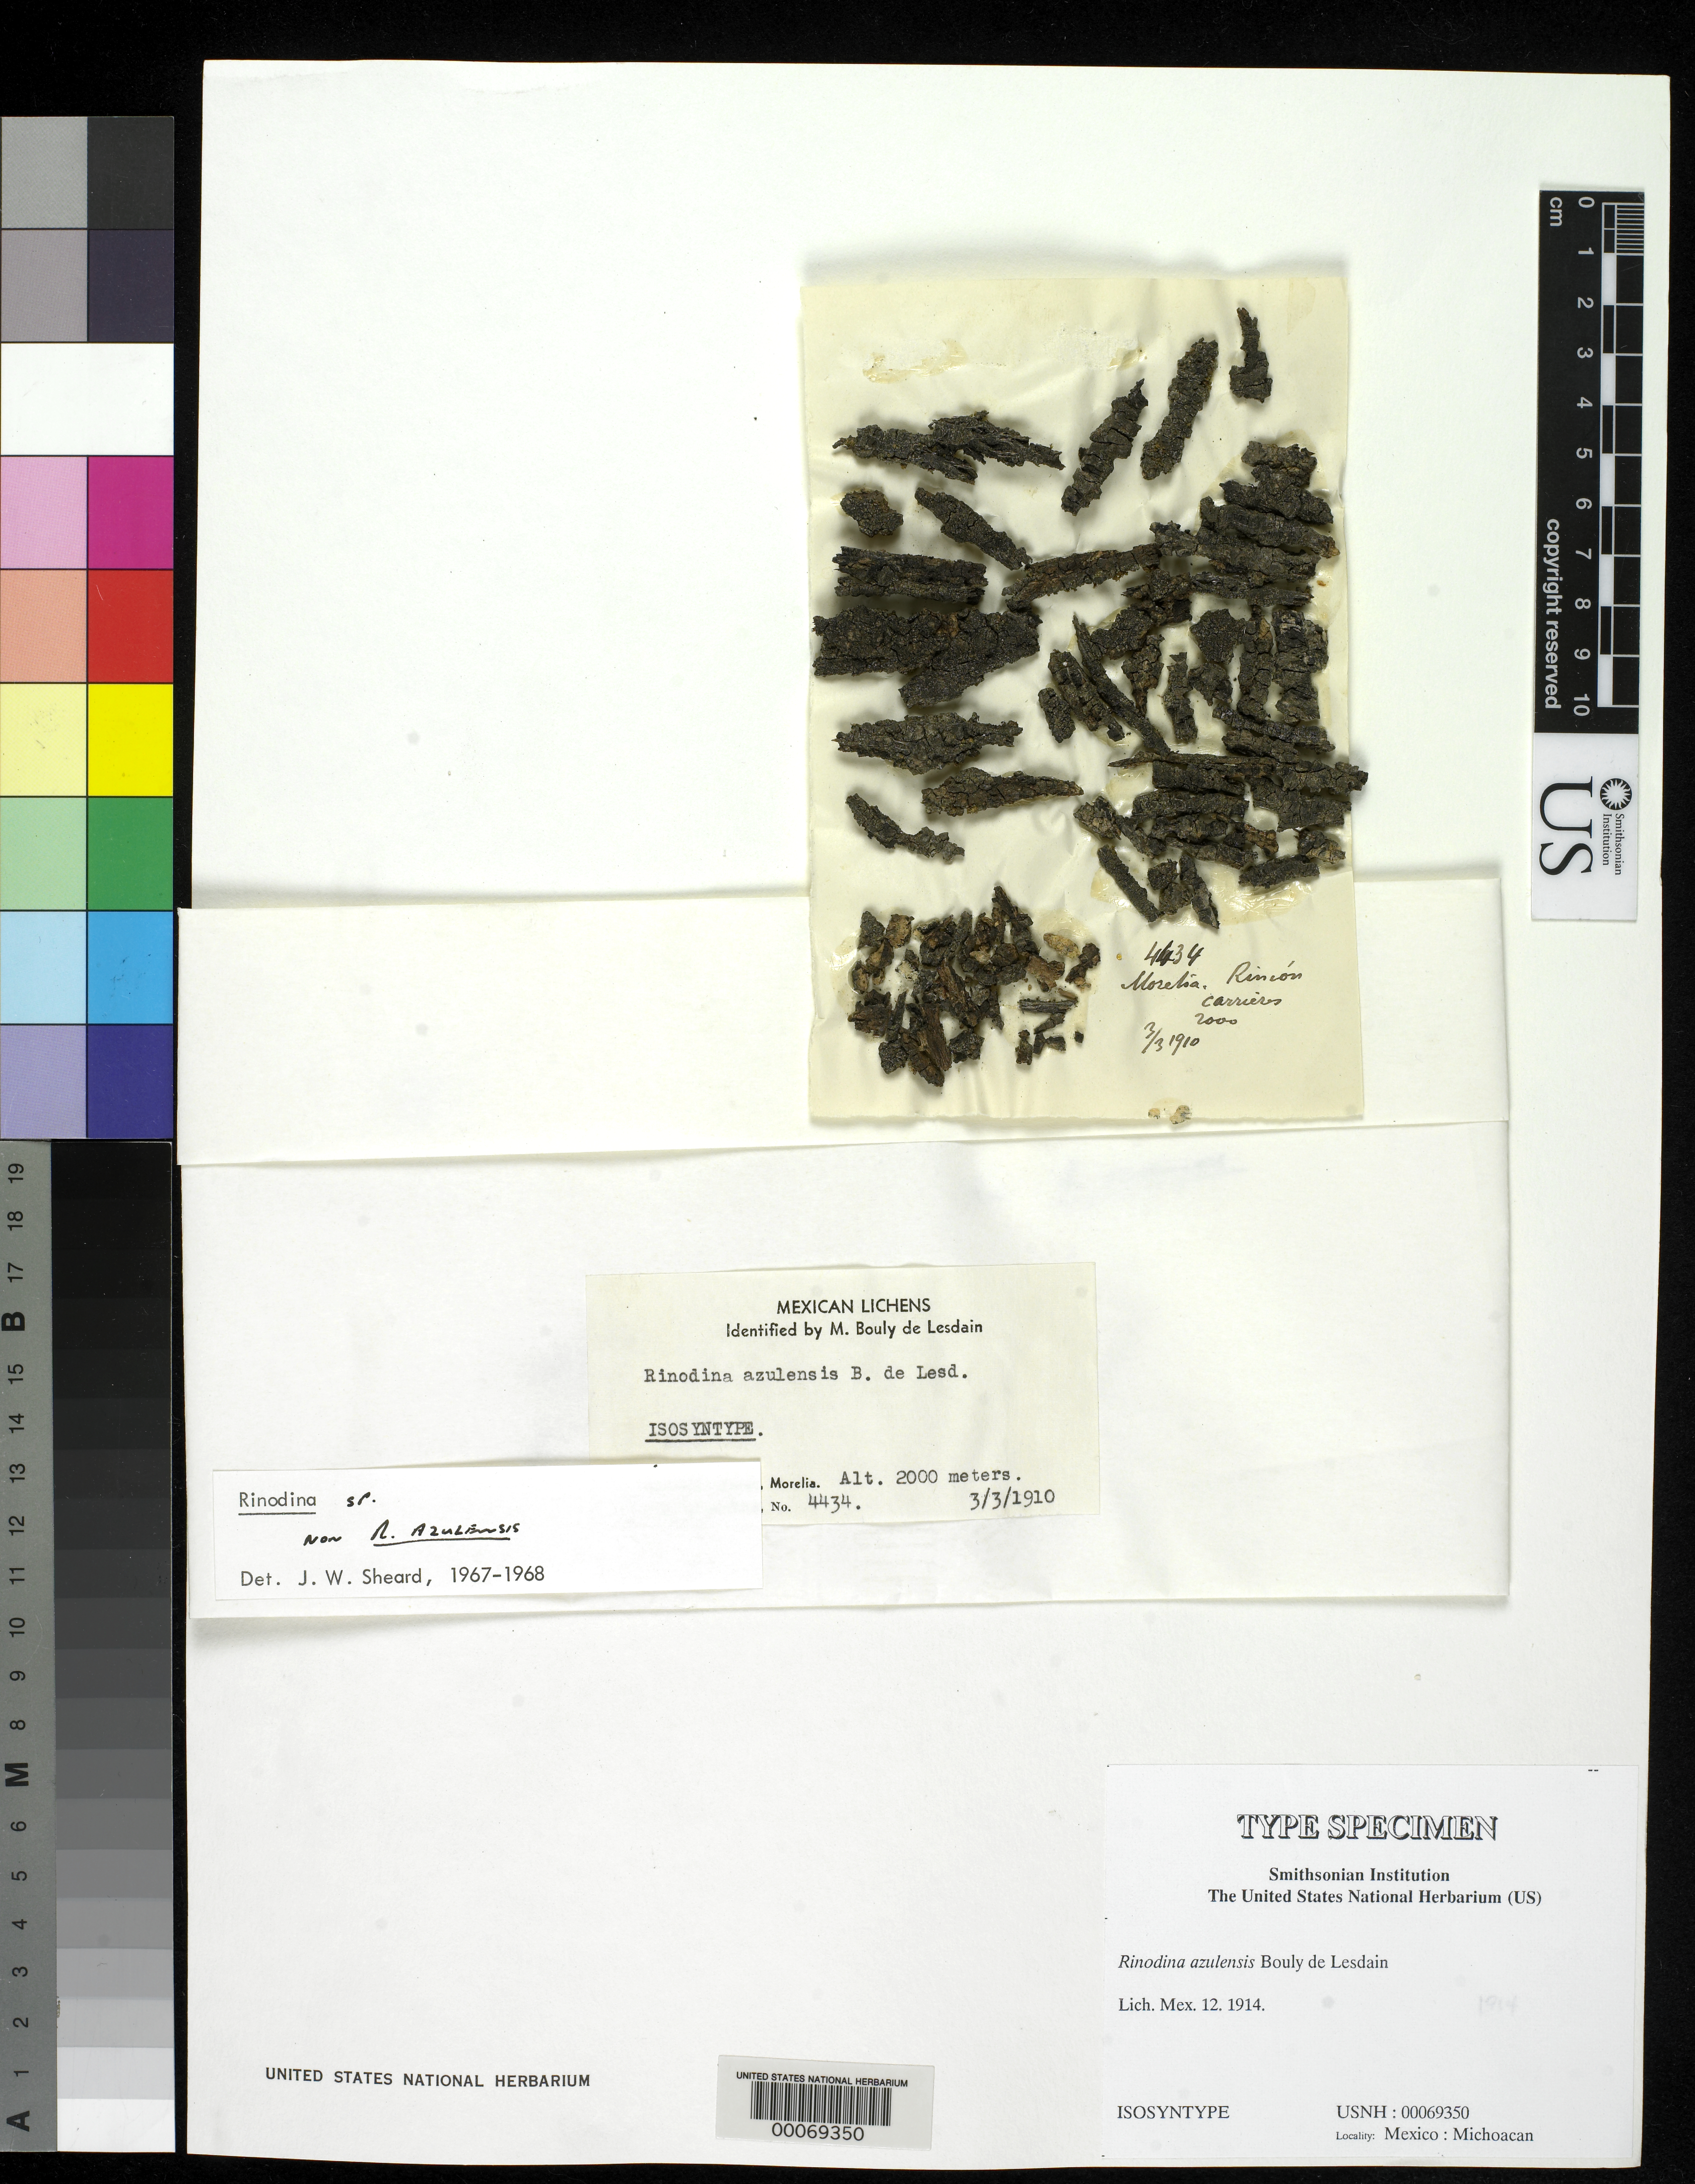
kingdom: Fungi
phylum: Ascomycota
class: Lecanoromycetes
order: Caliciales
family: Physciaceae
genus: Rinodina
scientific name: Rinodina azulensis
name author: B. de Lesd.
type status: Isosyntype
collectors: Bro. G. Arsène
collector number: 4434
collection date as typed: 03 Mar 1910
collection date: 1910-03-03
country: Mexico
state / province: Michoacán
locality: Rincon, Morelia.